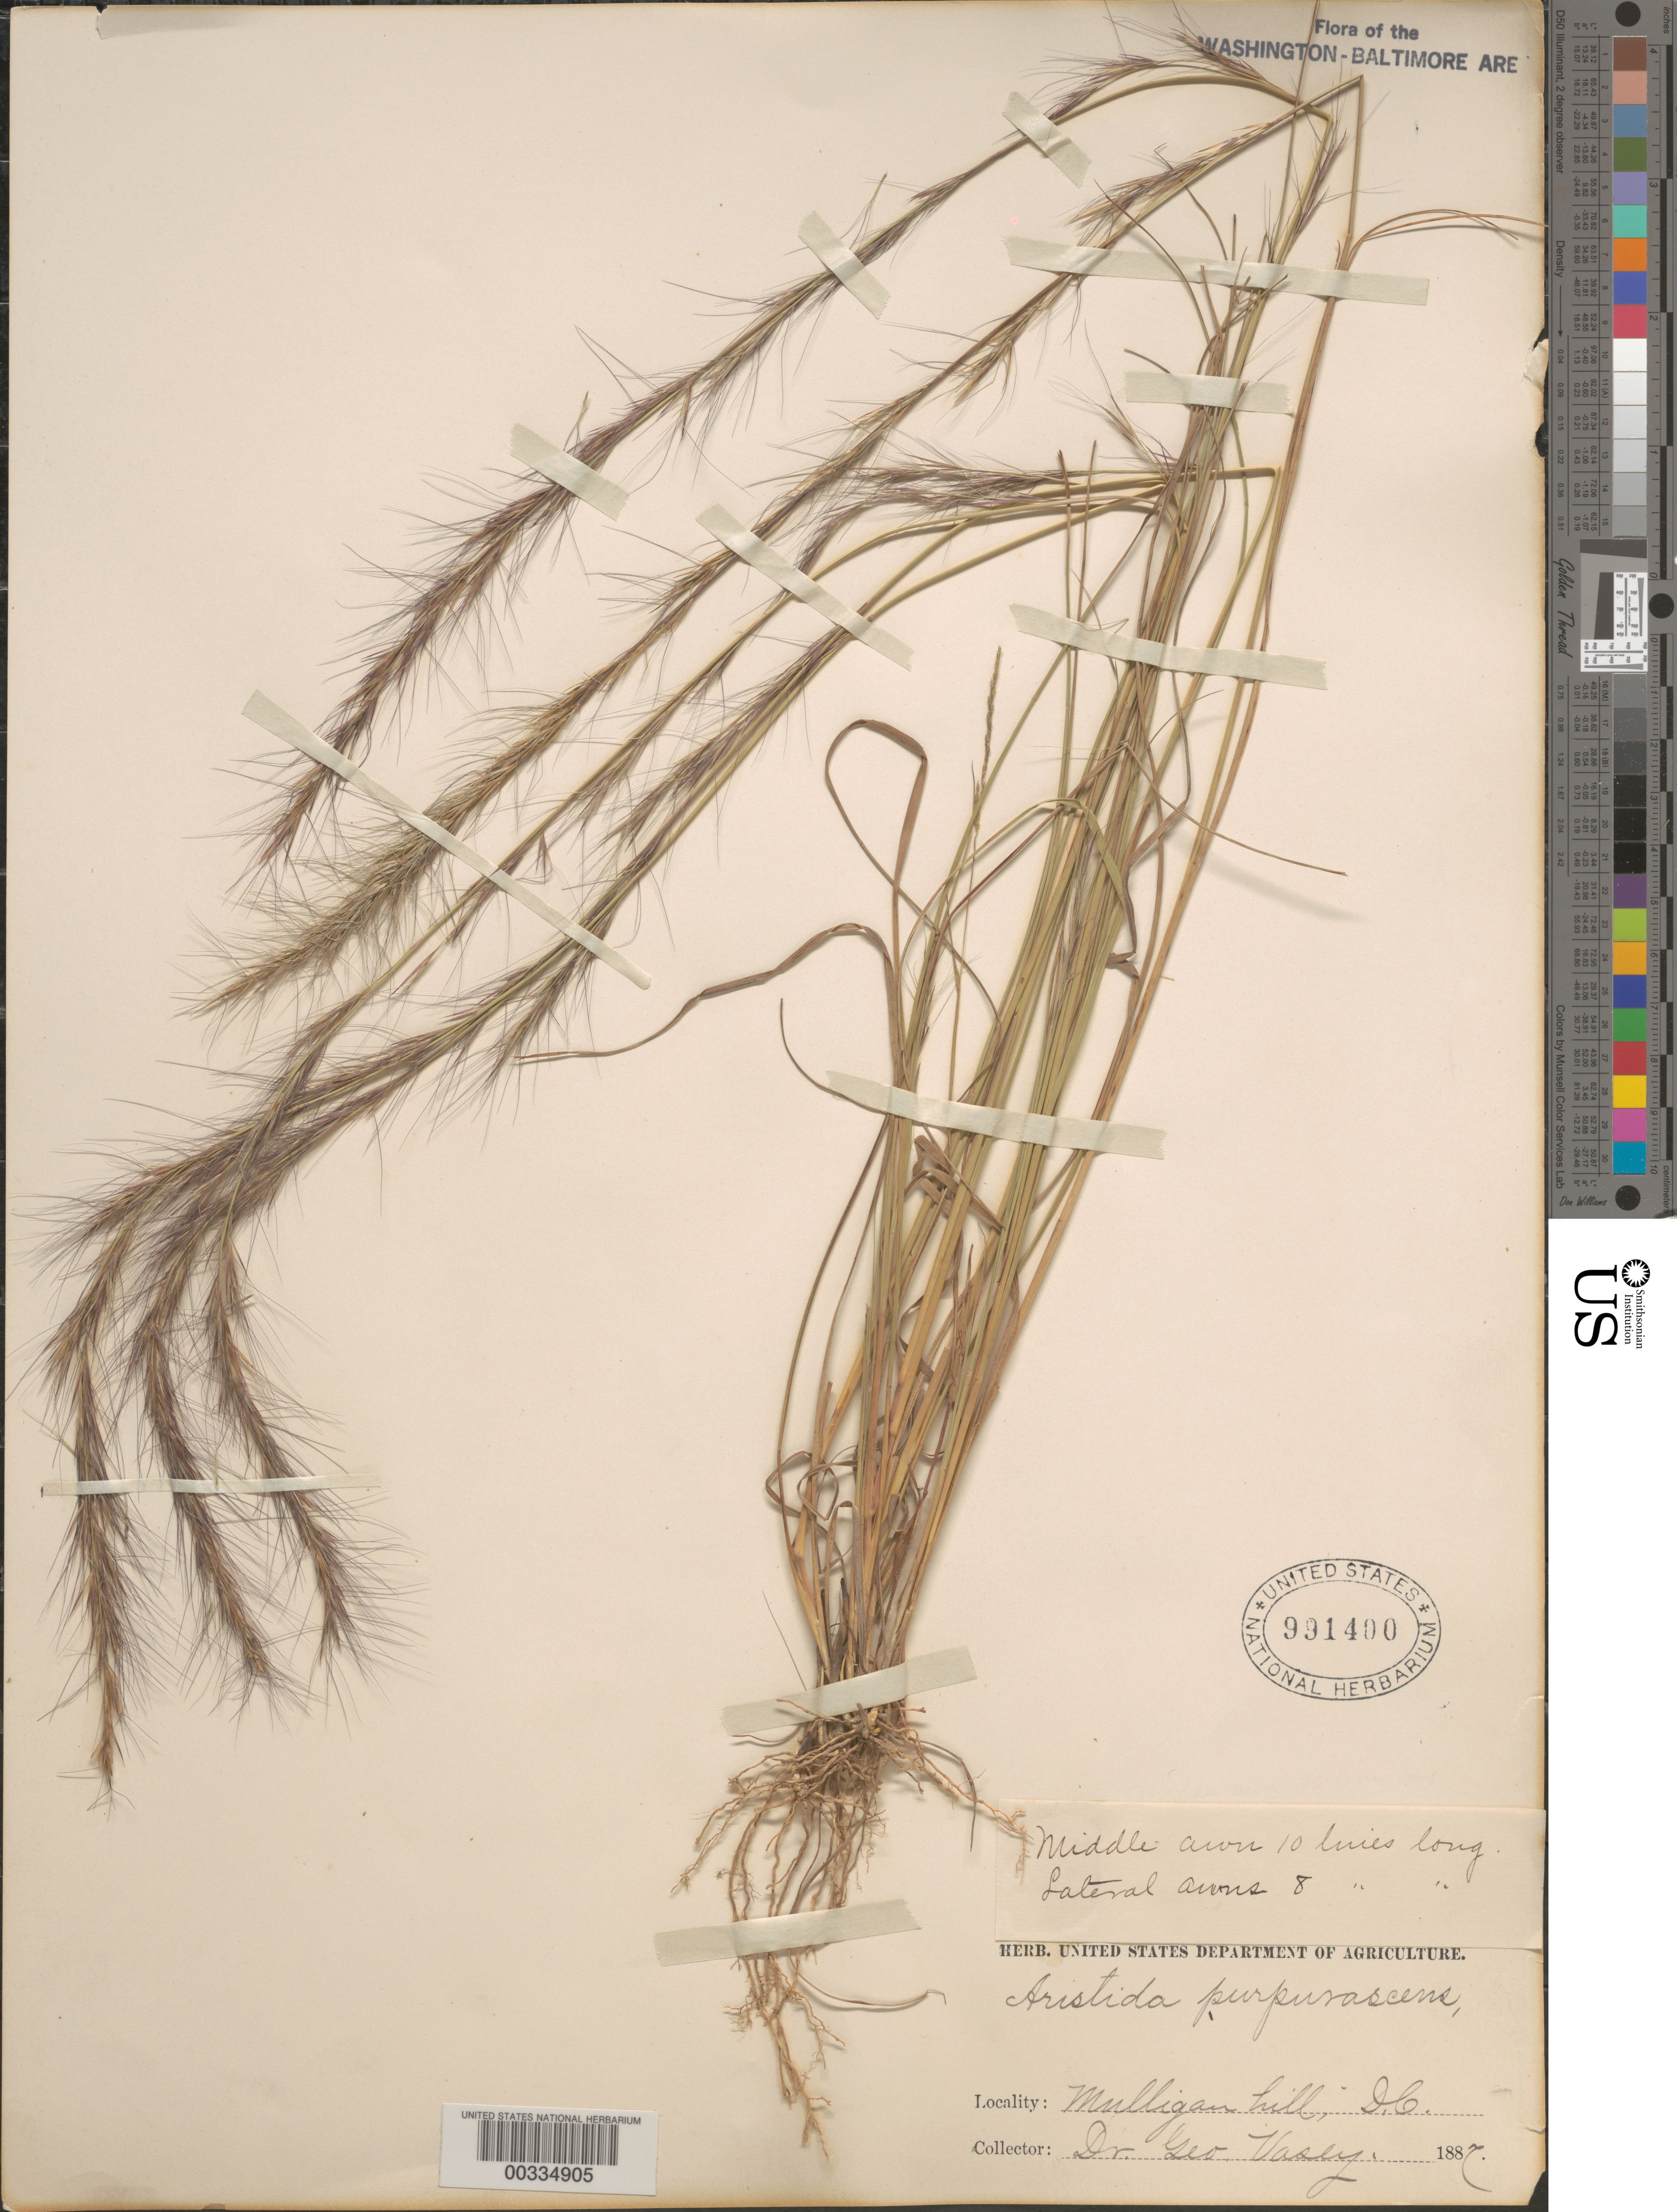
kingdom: Plantae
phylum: Tracheophyta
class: Liliopsida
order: Poales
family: Poaceae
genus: Aristida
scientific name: Aristida purpurascens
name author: Poir. in Lam.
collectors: G. Vasey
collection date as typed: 1887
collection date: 1887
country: United States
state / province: District of Columbia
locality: Mulligan Hill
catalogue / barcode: US 991400